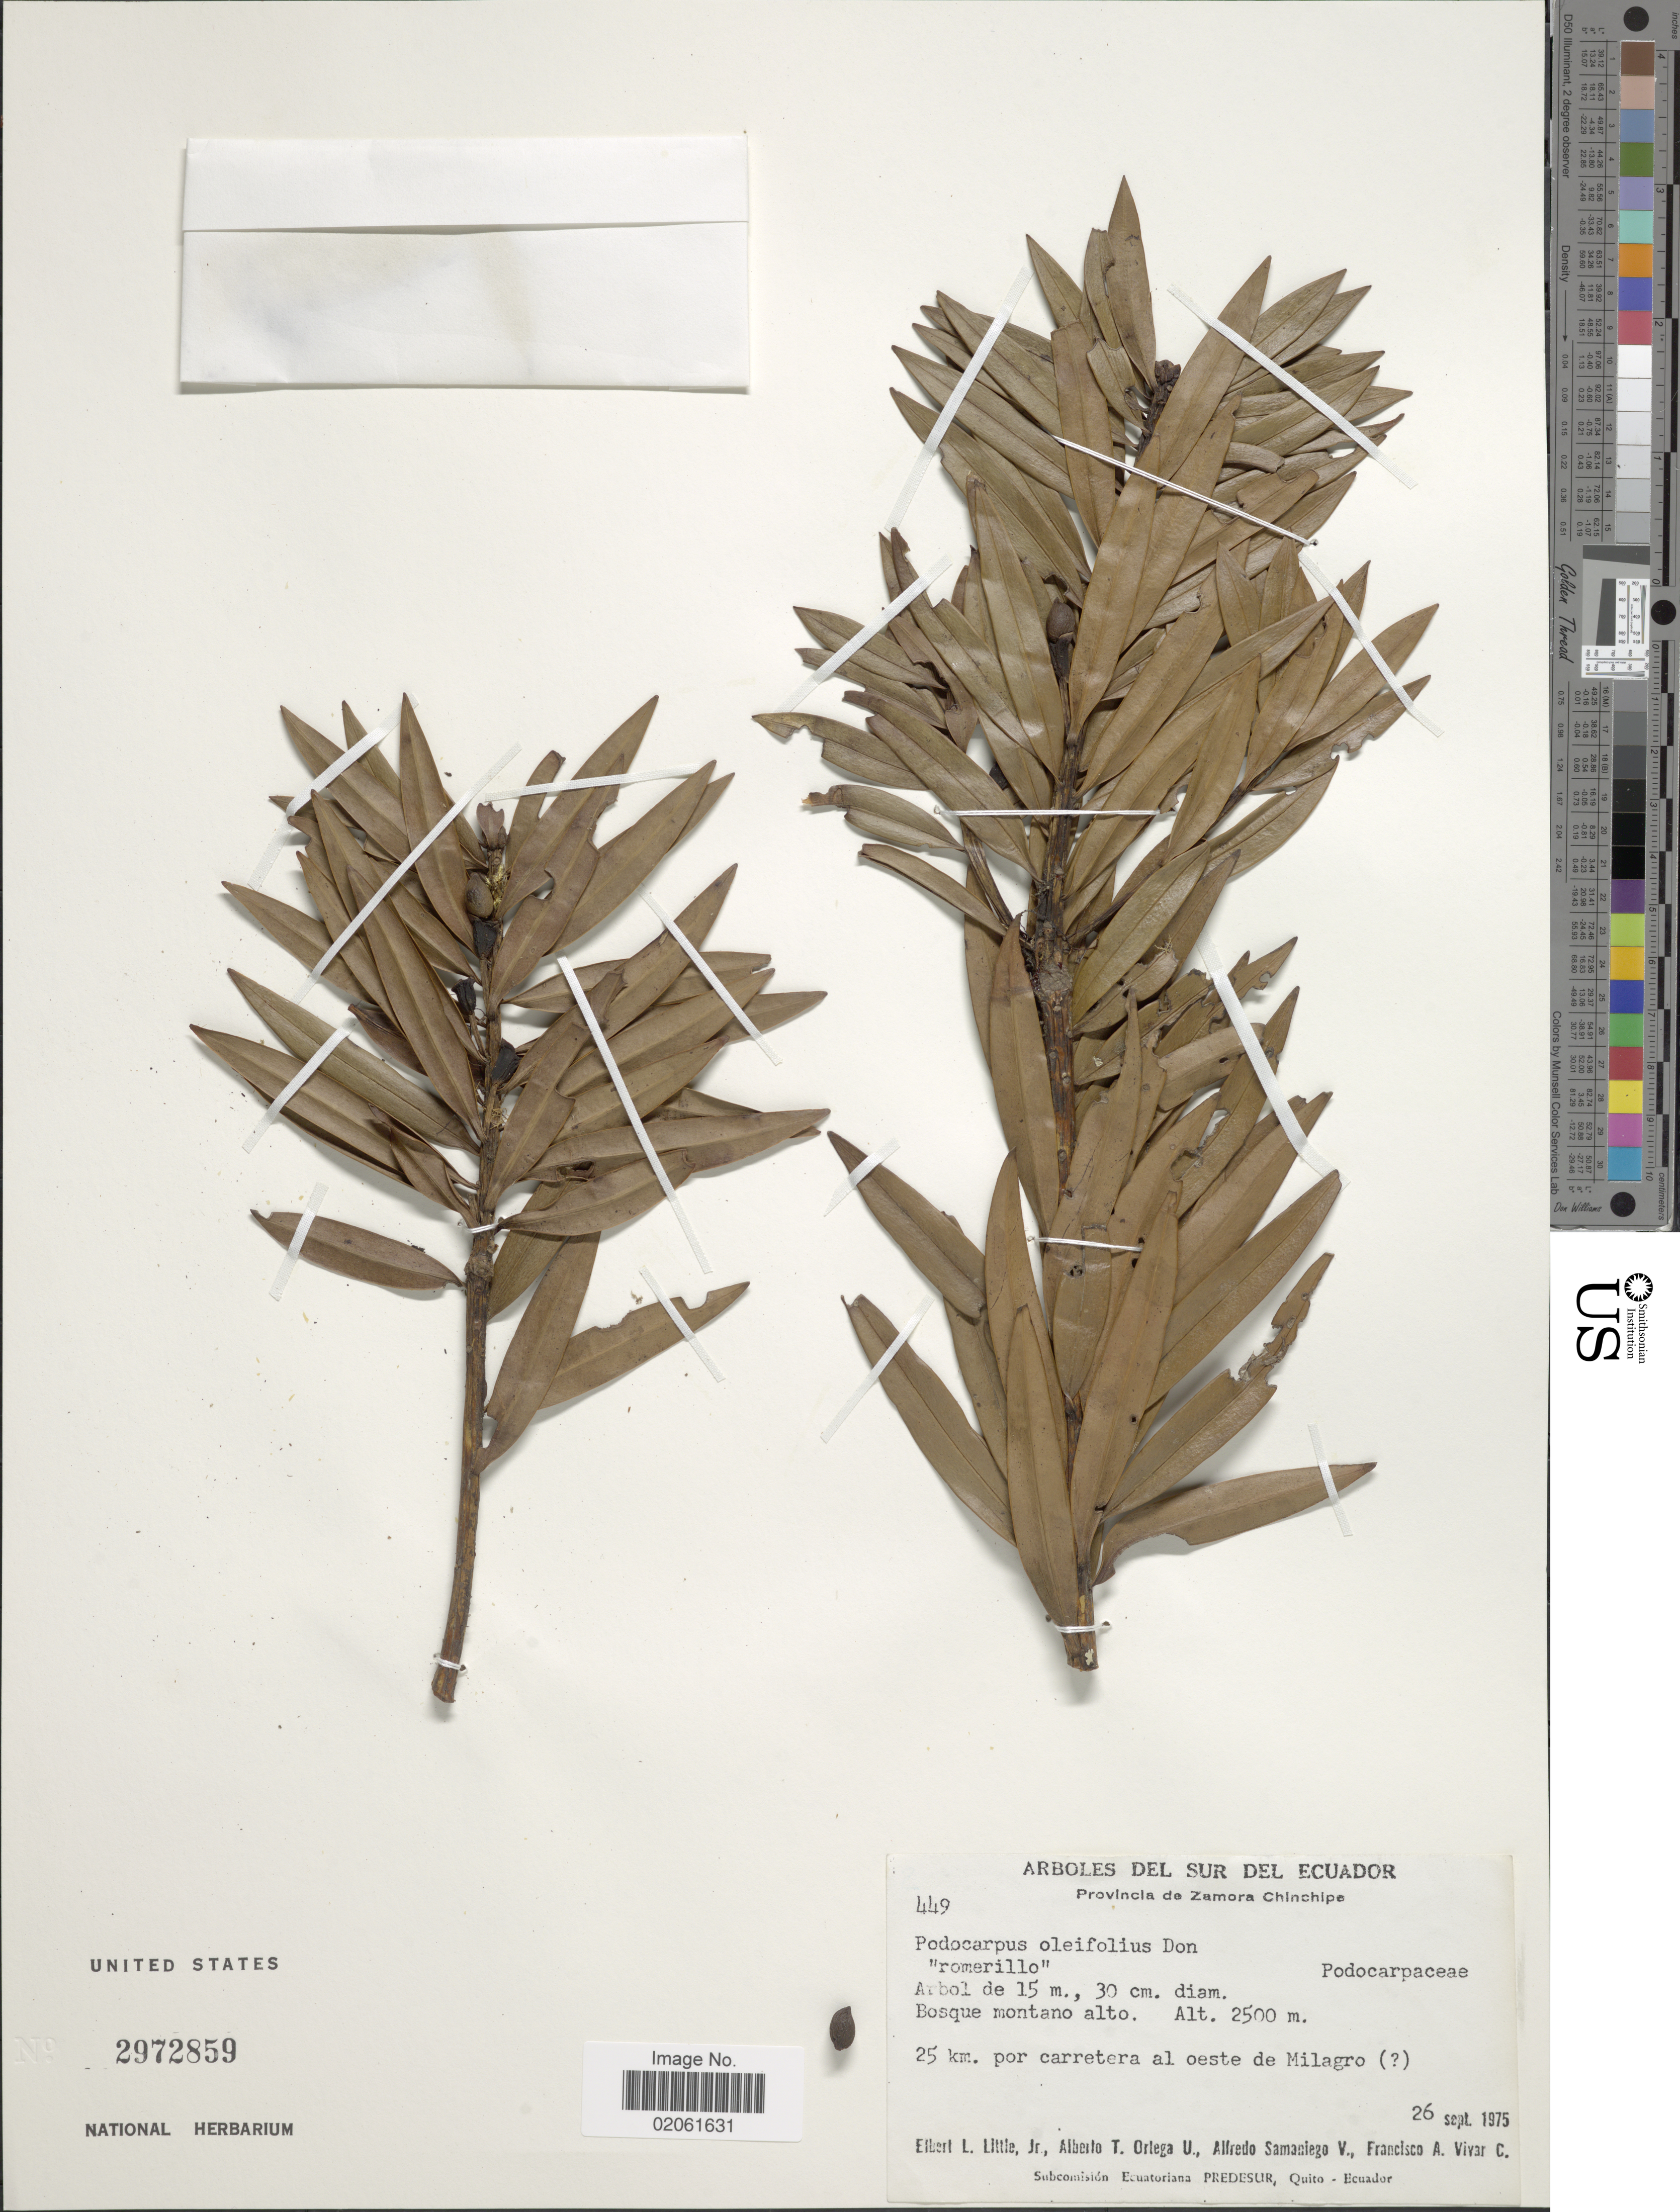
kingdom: Plantae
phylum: Tracheophyta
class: Pinopsida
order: Pinales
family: Podocarpaceae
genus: Podocarpus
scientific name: Podocarpus oleifolius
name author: D. Don ex Lamb.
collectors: E. L. Little, A. T. Ortega U. & F. A. Vivar C.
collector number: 449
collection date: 1975-09-26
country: Ecuador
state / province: Zamora-Chinchipe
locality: Provincia de Zamora Chinchipe, 25 km. por carretera al oest de Milagro.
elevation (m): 2500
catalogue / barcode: US 2972859